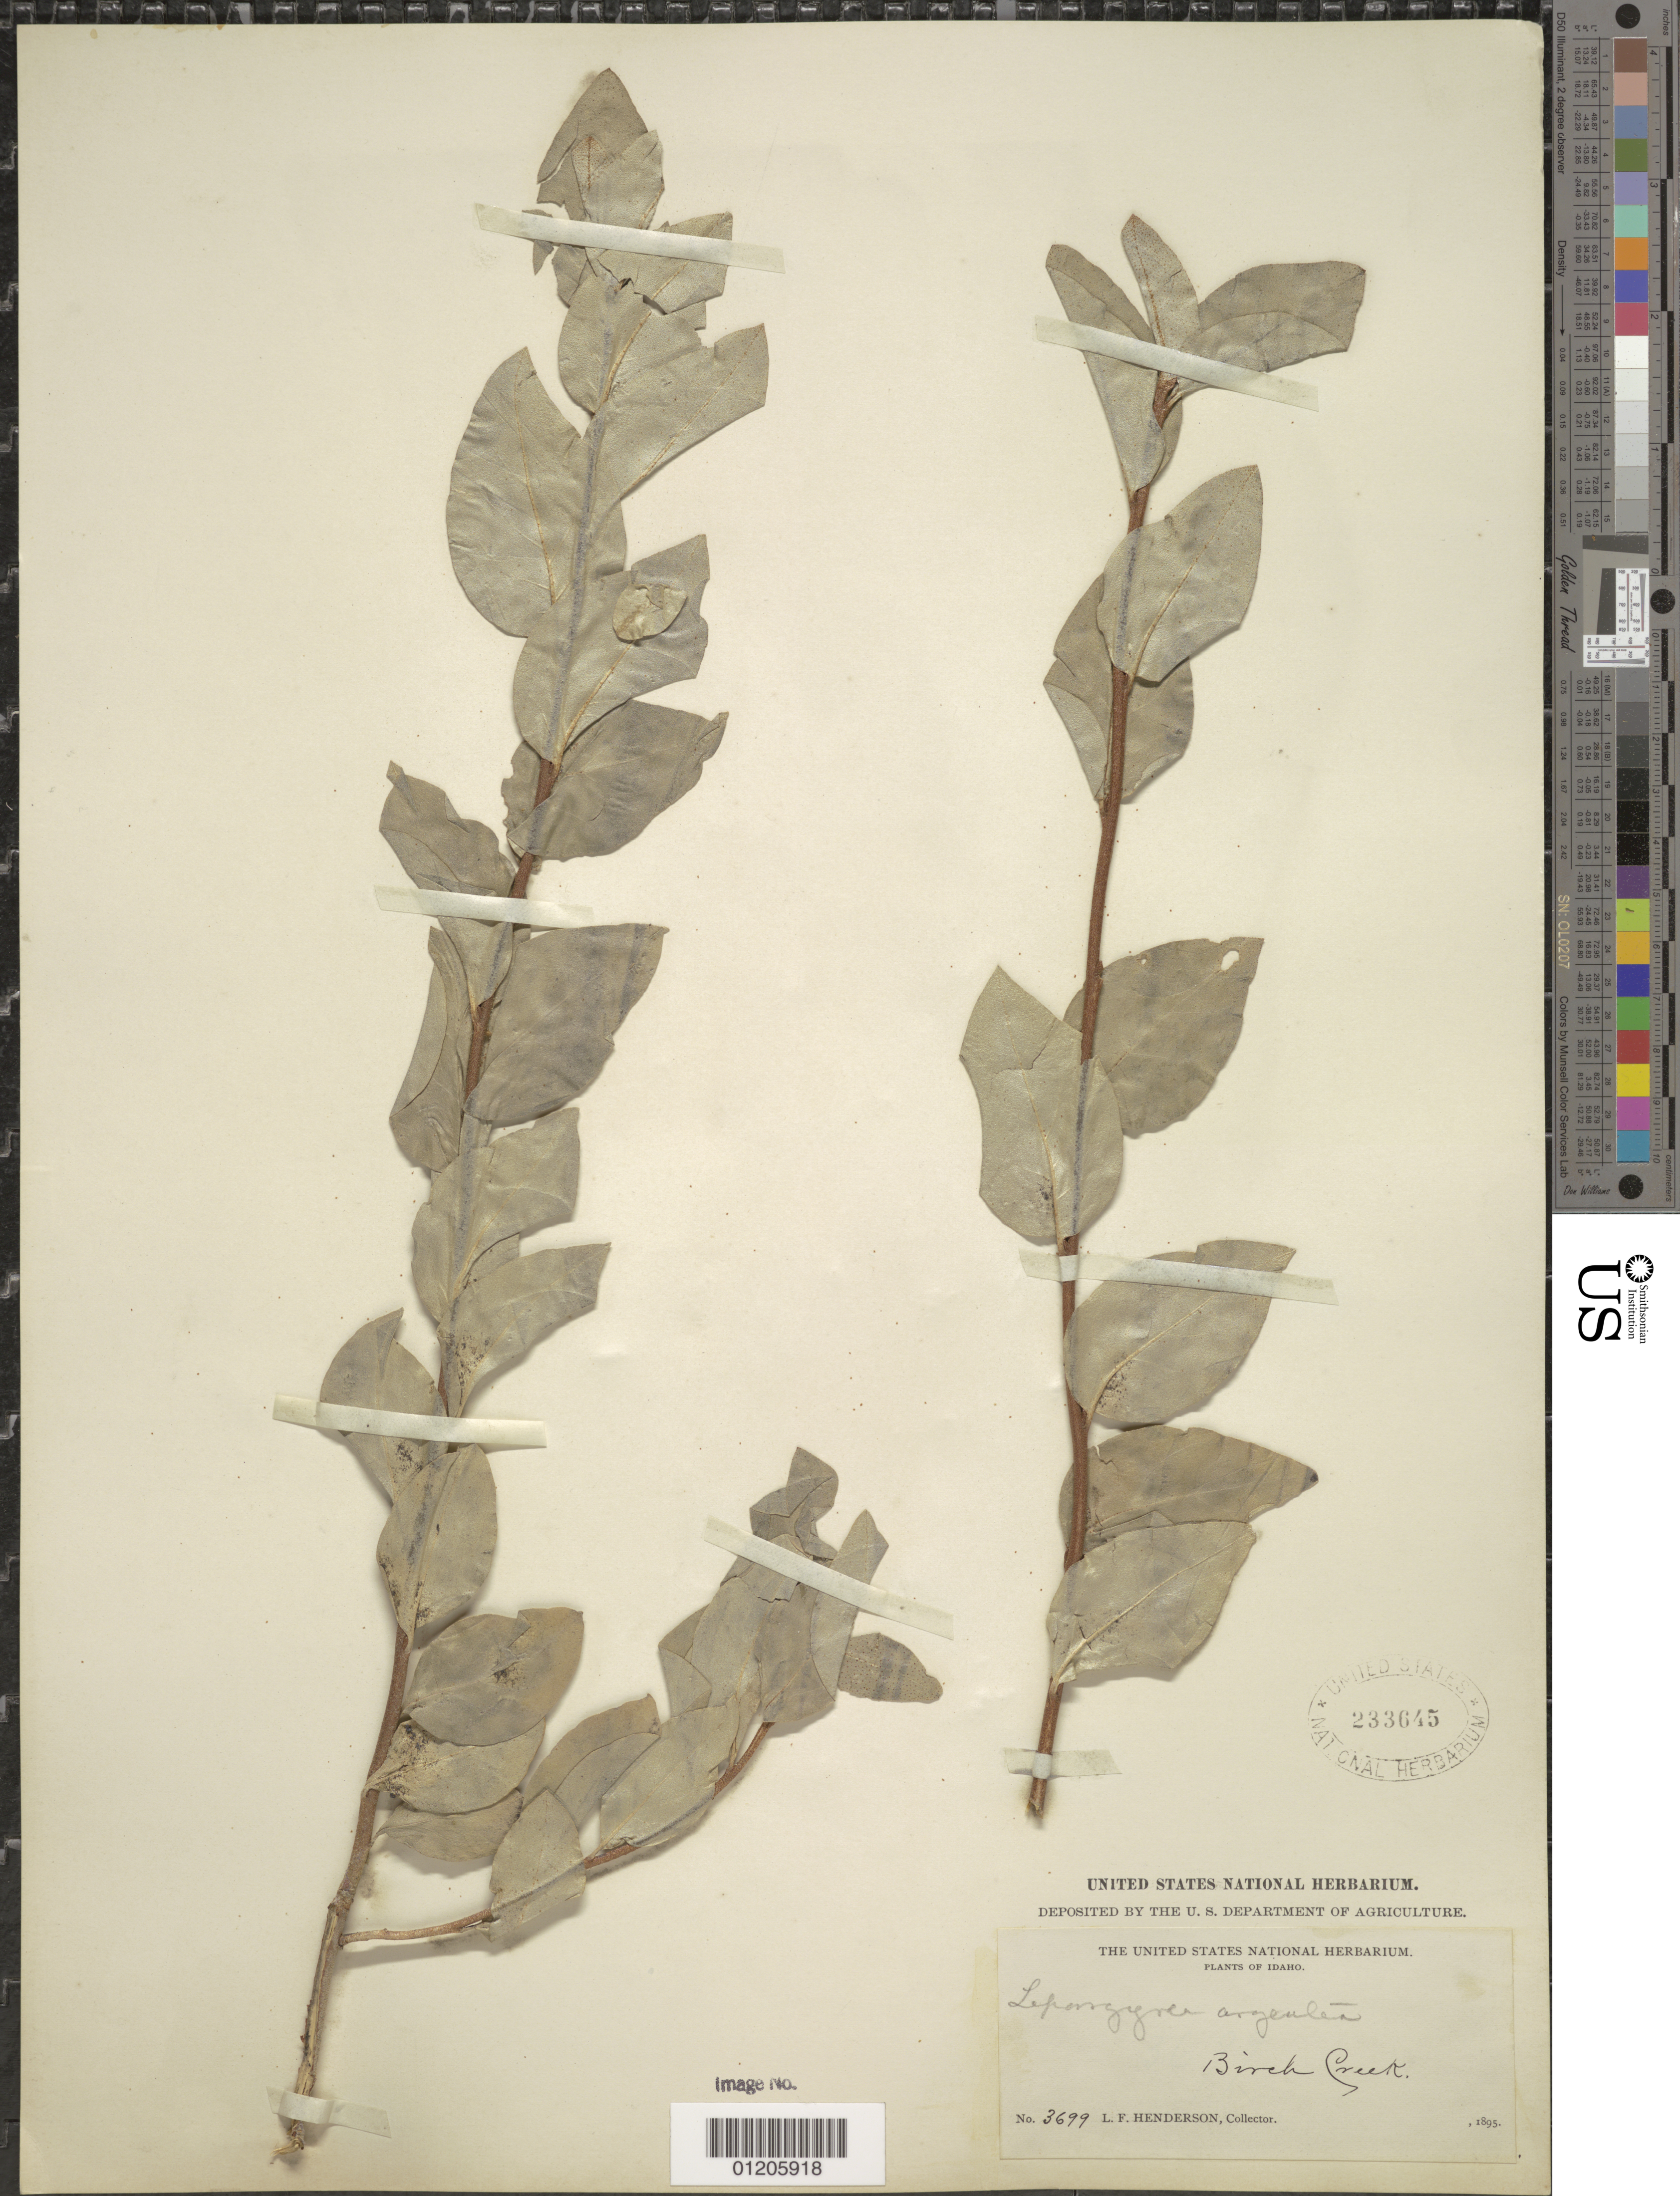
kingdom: Plantae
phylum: Tracheophyta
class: Magnoliopsida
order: Rosales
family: Elaeagnaceae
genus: Elaeagnus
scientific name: Elaeagnus commutata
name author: Bernh. ex Rydb.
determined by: Strong, Mark T., (BOT), Smithsonian Institution - National Museum of Natural History (UNITED STATES)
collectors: L. F. Henderson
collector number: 3699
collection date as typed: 1895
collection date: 1895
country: United States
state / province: Idaho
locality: Birch Creek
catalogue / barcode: US 233645